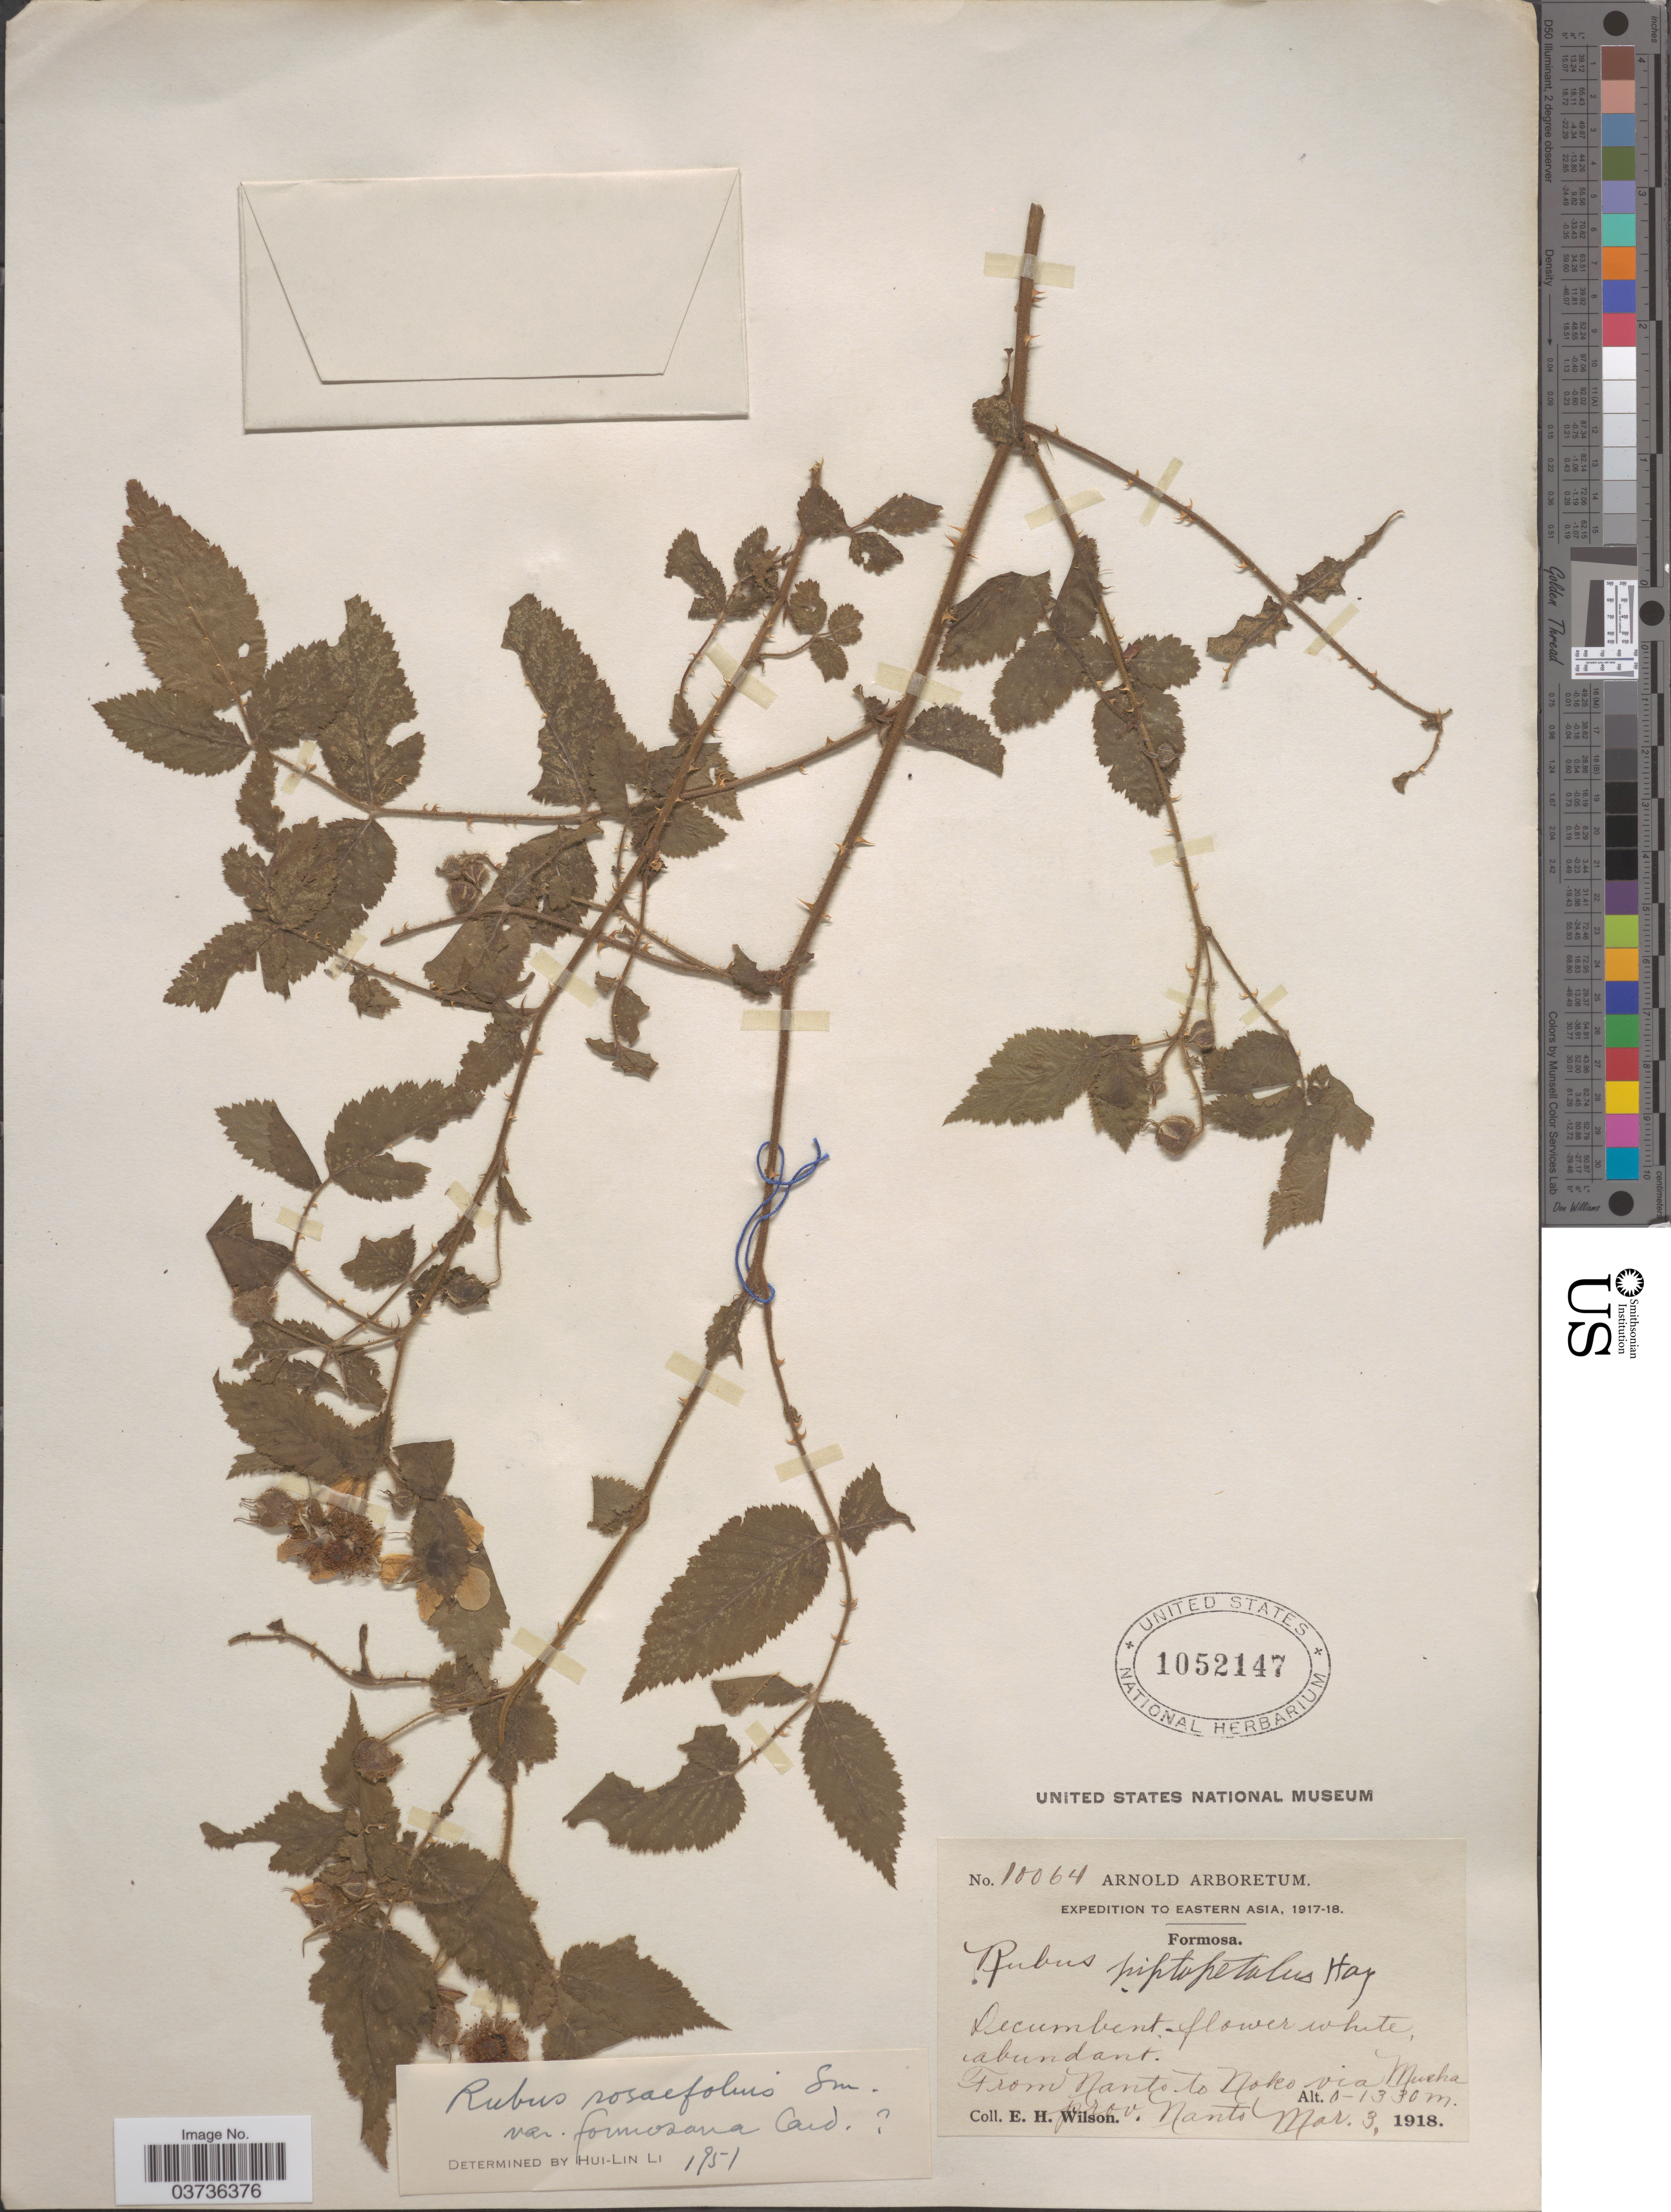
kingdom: Plantae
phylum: Tracheophyta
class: Magnoliopsida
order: Rosales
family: Rosaceae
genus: Rubus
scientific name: Rubus rosaefolius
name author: Sm.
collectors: E. Wilson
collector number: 10064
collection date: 1918-03-03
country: Taiwan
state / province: Nantou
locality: Eastern Asia. Formosa. From Nanto to Noko via Musha, prov. Nanto.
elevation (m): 0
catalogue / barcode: US 1052147